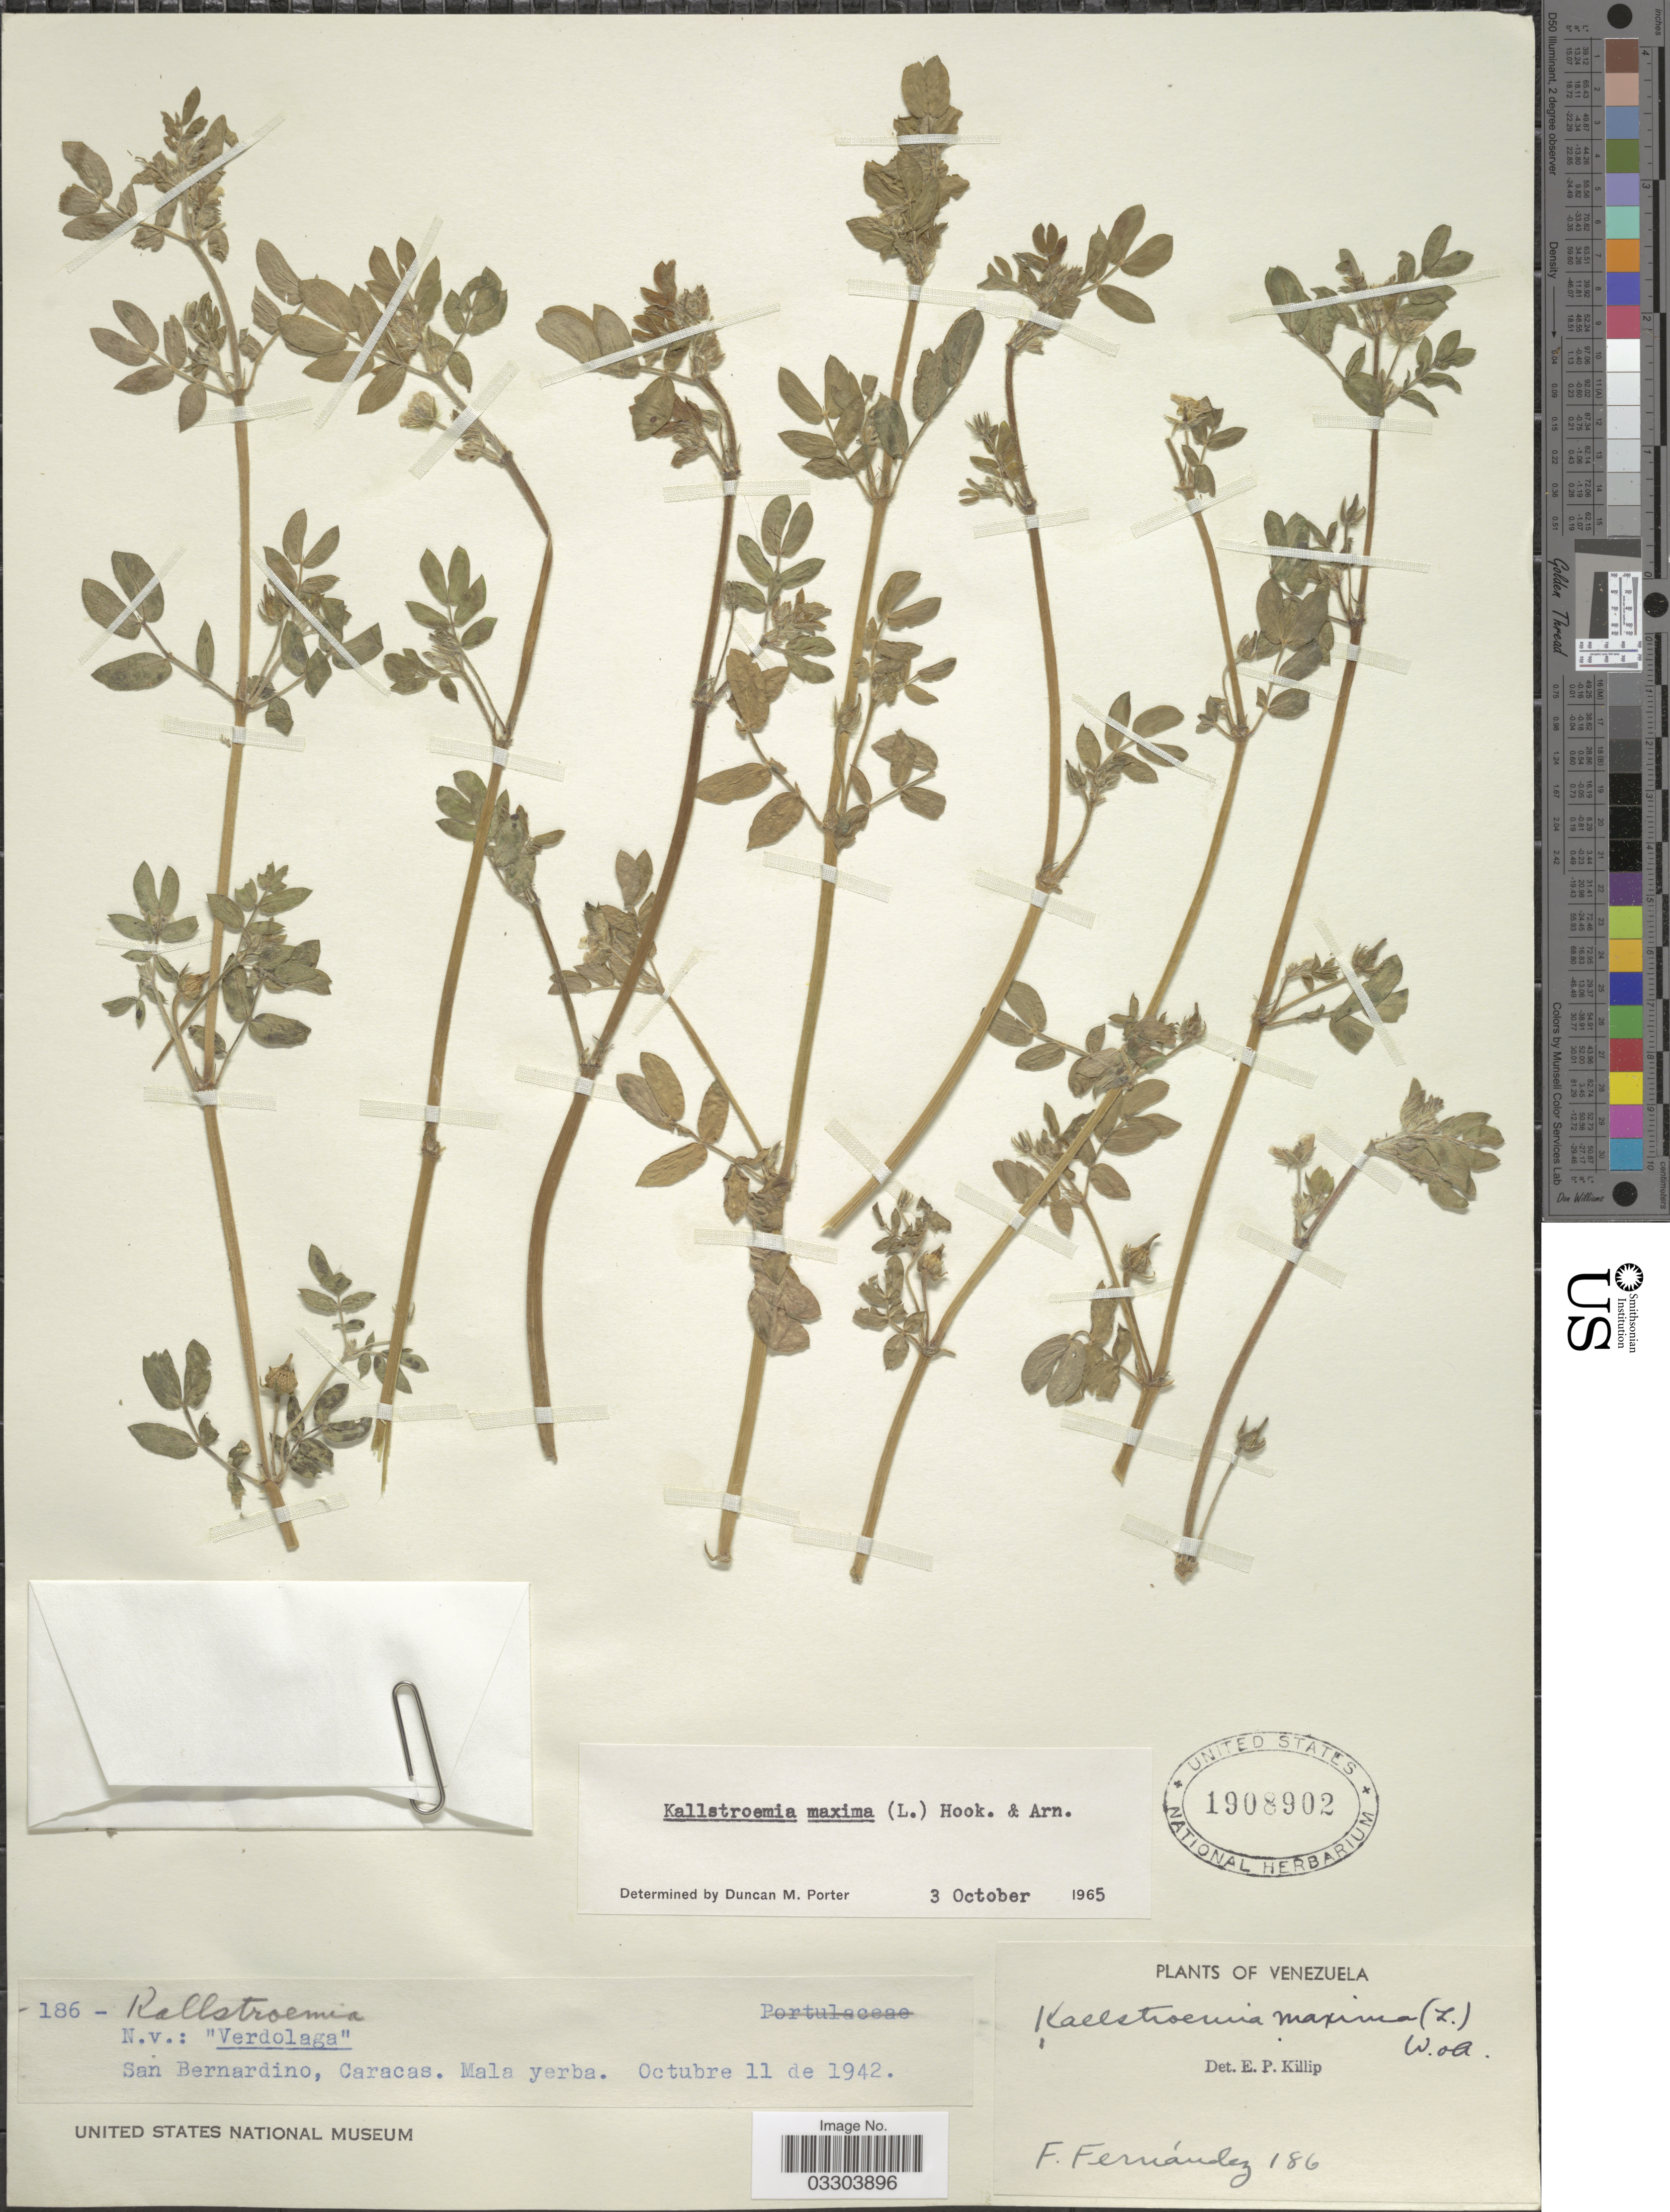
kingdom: Plantae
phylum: Tracheophyta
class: Magnoliopsida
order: Zygophyllales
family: Zygophyllaceae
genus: Kallstroemia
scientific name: Kallstroemia maxima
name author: (L.) Hook. & Arn.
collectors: F. Fernández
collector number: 186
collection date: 1942-10-11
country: Venezuela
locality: San Bernardino, Caracas.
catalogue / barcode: US 1908902